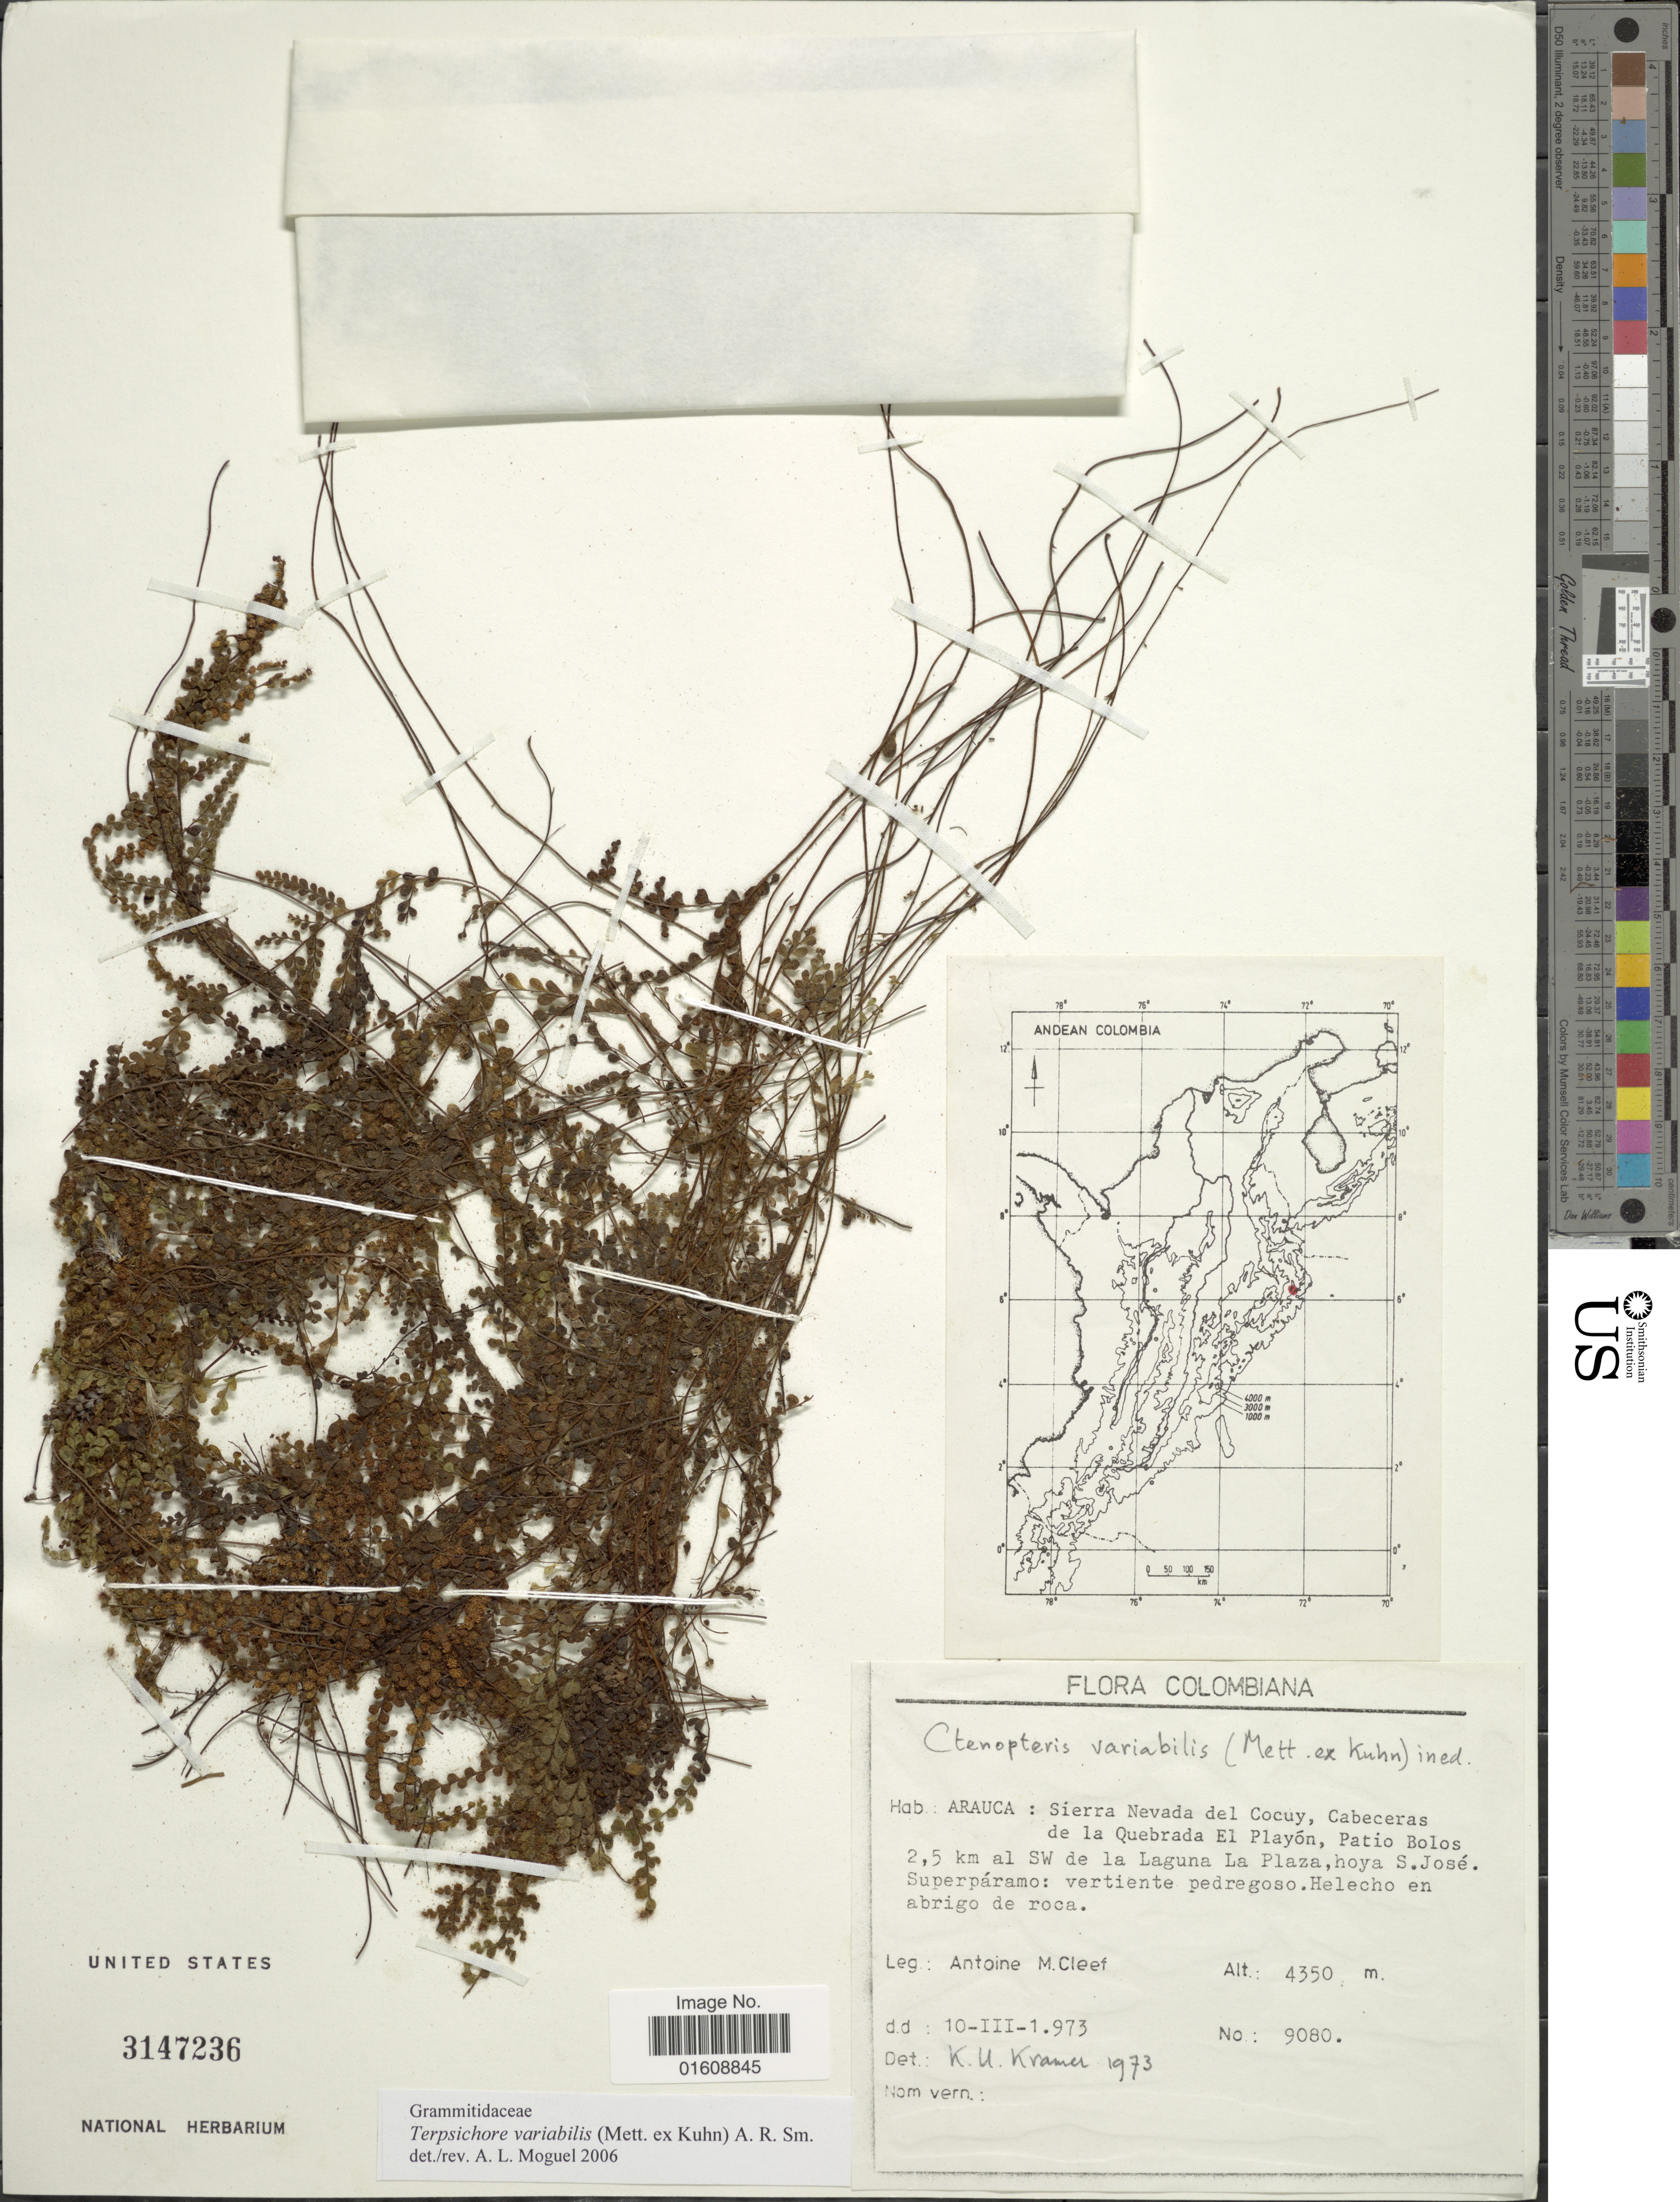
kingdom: Plantae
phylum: Tracheophyta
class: Polypodiopsida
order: Polypodiales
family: Polypodiaceae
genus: Alansmia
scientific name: Alansmia variabilis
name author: (Mett.) Moguel & M. Kessler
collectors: A. M. Cleef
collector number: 9080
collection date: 1973-03-10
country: Colombia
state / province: Arauca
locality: Sierra Nevada del Cocuy, Cabeceras de la Quebrada El Playón, Patio Bolos 2,5 km al SW de la Laguna La Plaza, hoya S.José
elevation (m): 4350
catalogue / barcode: US 3147236